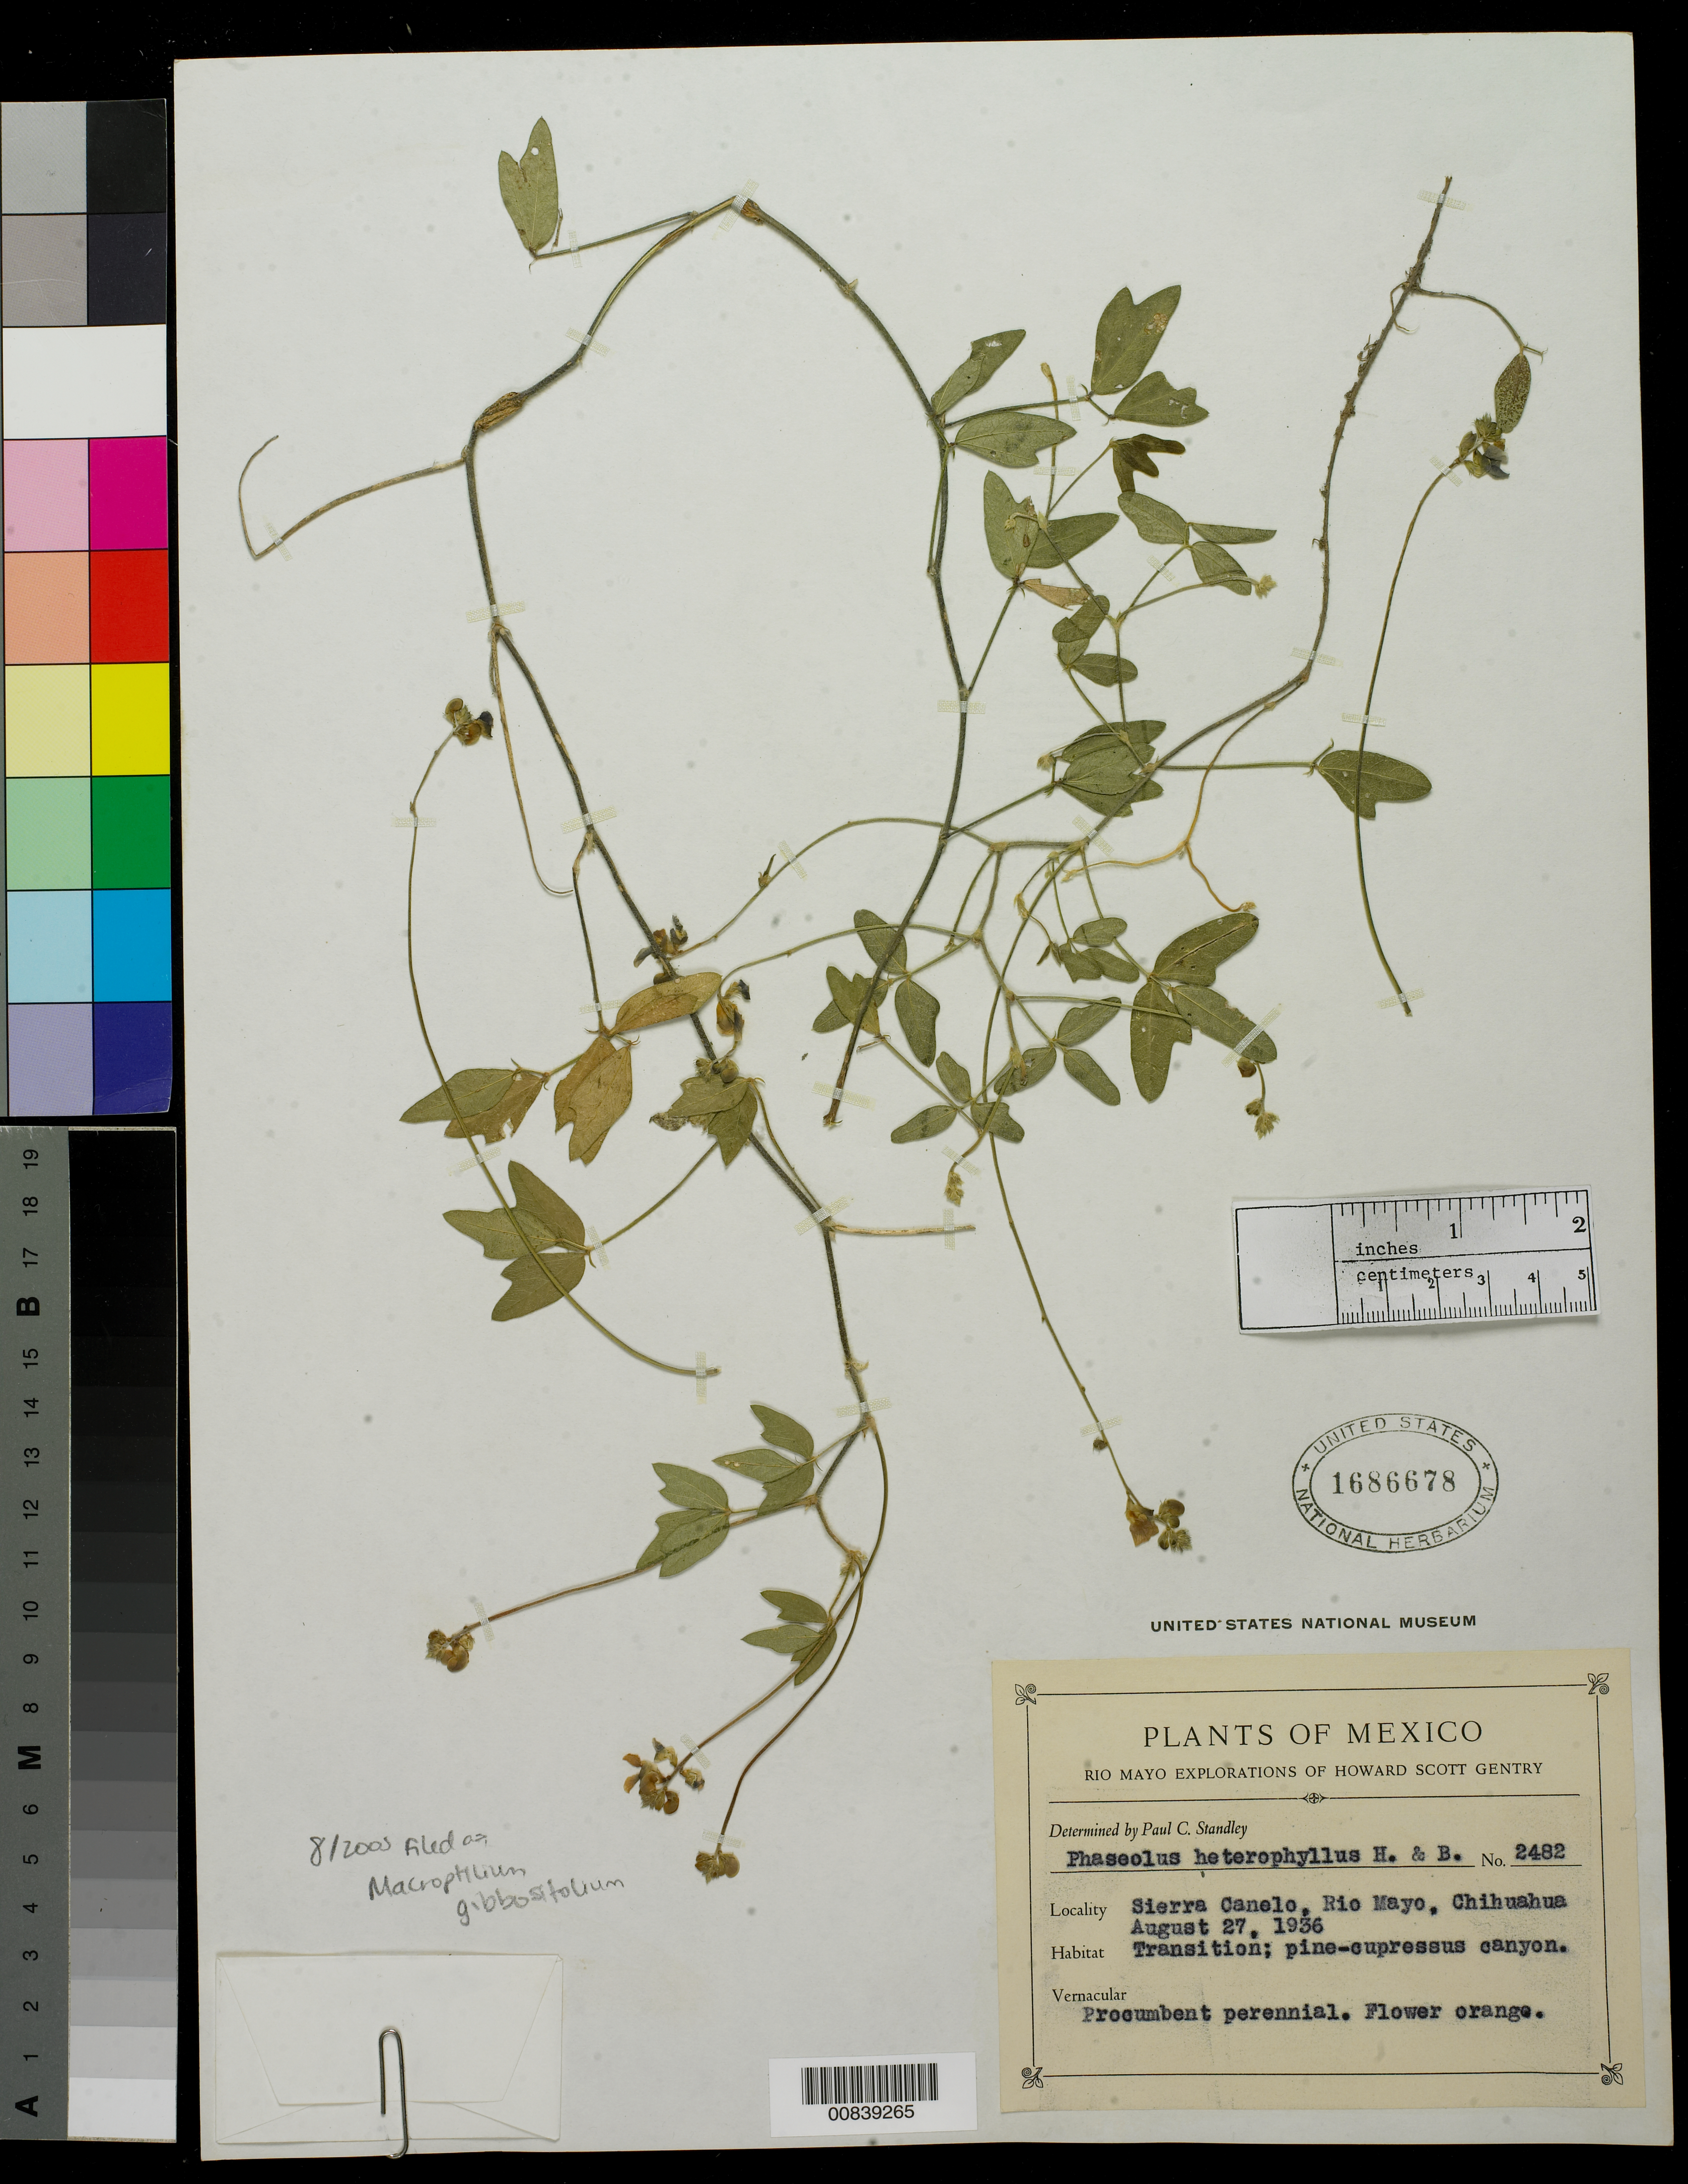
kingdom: Plantae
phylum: Tracheophyta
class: Magnoliopsida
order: Fabales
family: Fabaceae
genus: Macroptilium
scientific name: Macroptilium gibbosifolium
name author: (Ortega) A. Delgado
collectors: H. S. Gentry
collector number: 2482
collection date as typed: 27 Aug 1936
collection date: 1936-08-27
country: Mexico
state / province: Chihuahua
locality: Sierra Canelo, Rio Mayo, Chihuahua.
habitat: Transition; pine-cupressus canyon.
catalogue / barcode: US 1686678